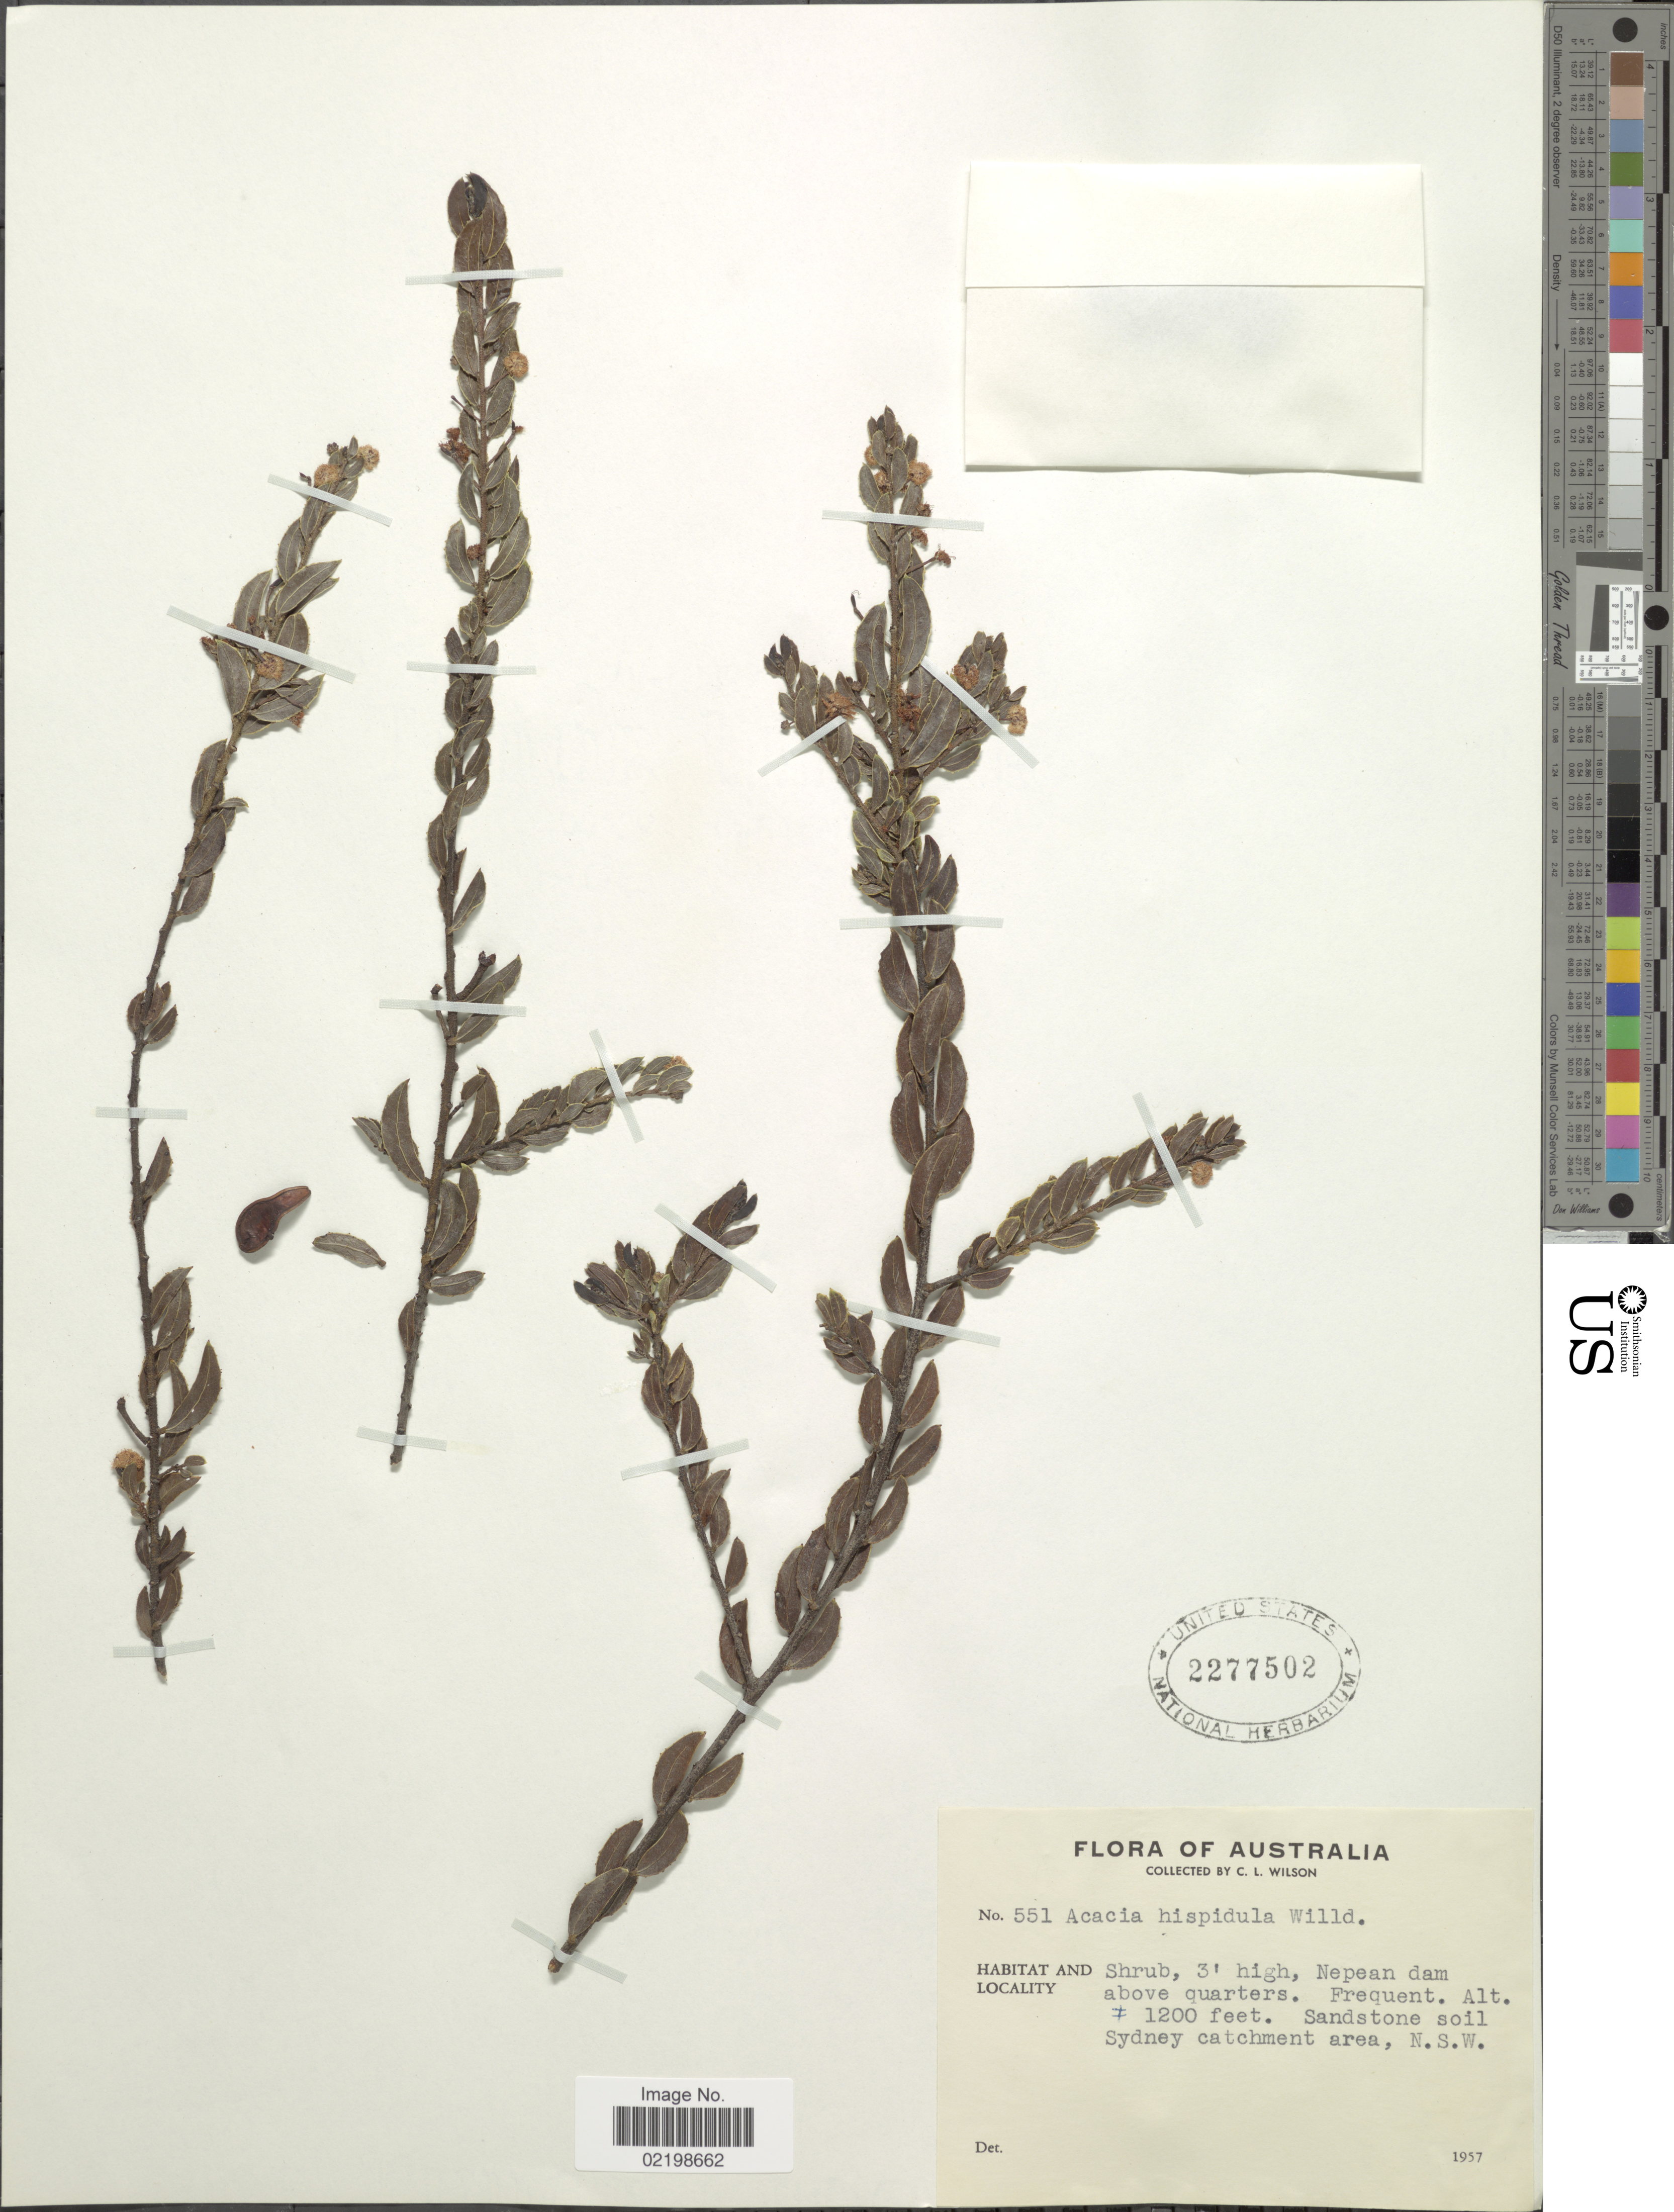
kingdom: Plantae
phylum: Tracheophyta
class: Magnoliopsida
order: Fabales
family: Fabaceae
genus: Acacia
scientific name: Acacia hispidula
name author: (Sm.) Willd.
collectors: C. L. Wilson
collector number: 551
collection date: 1957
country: Australia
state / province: New South Wales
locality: Sandstone soil. Sydney catchment area, N.S.W.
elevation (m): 366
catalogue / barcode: US 2277502